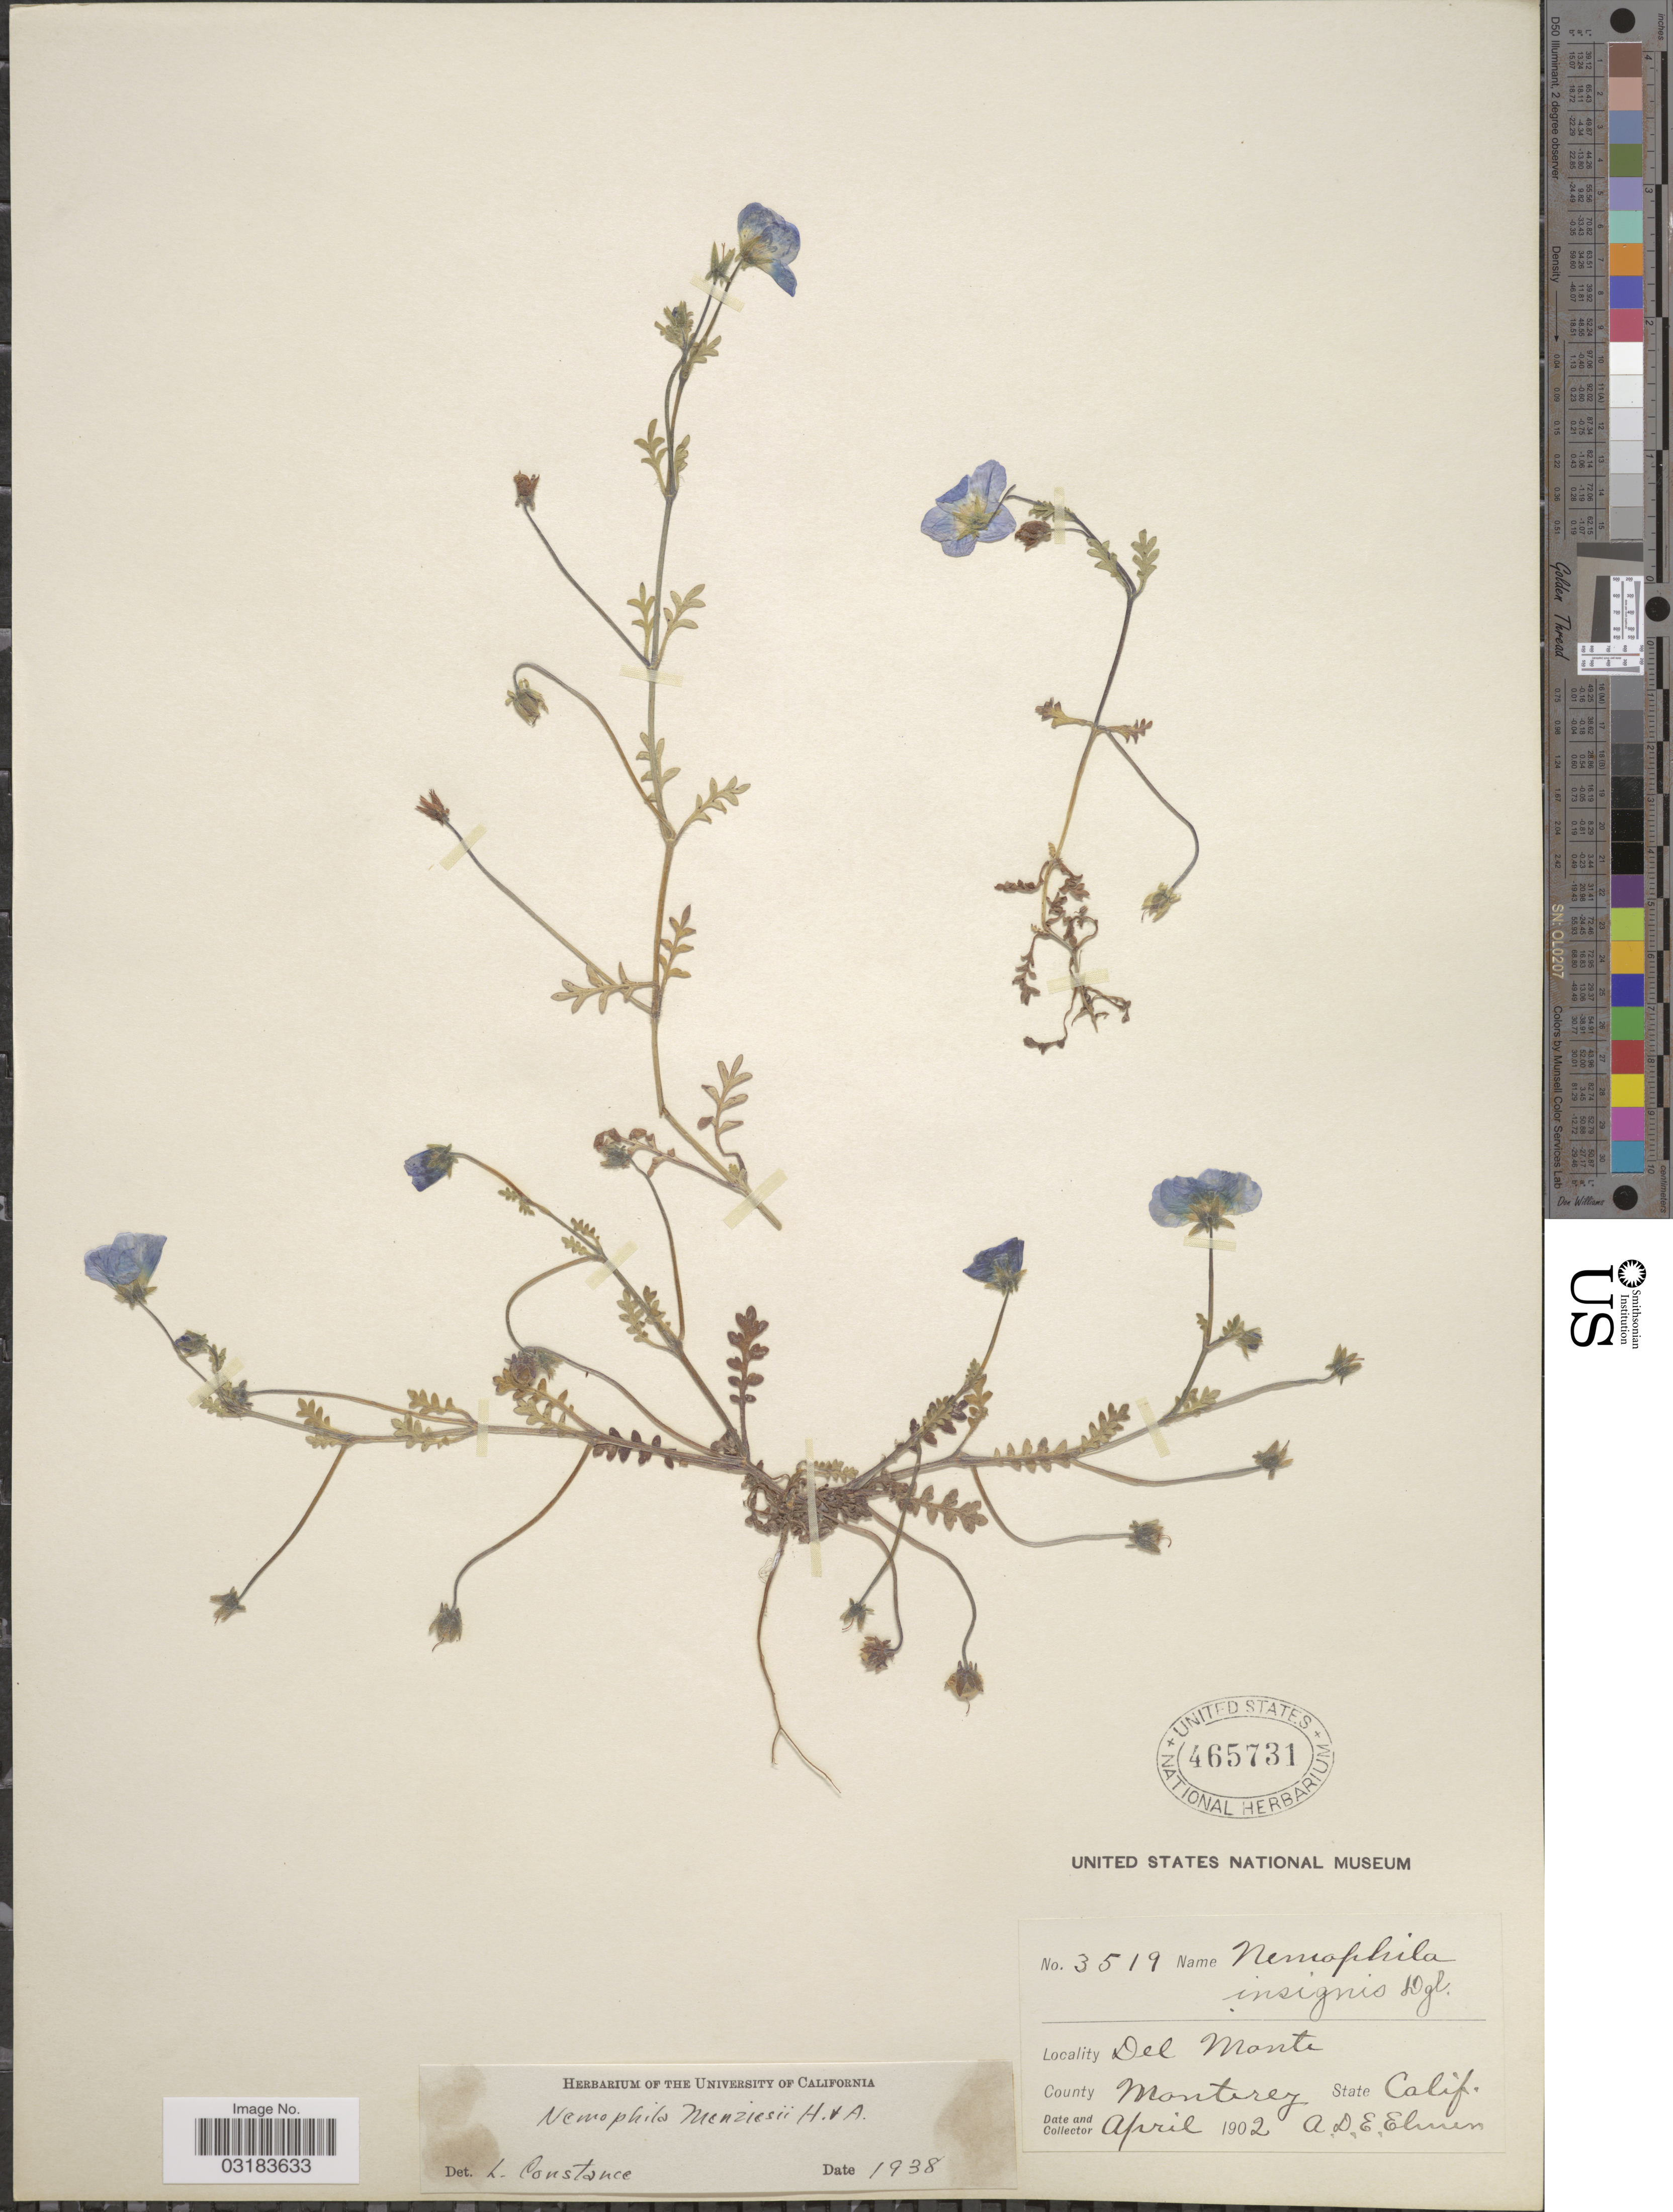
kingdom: Plantae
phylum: Tracheophyta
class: Magnoliopsida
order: Boraginales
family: Hydrophyllaceae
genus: Nemophila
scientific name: Nemophila menziesii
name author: Hook. & Arn.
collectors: A. D. E. Elmer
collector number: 3519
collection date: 1902-04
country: United States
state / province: California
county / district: Monterey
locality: Del Monte, County Monterey.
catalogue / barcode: US 465731